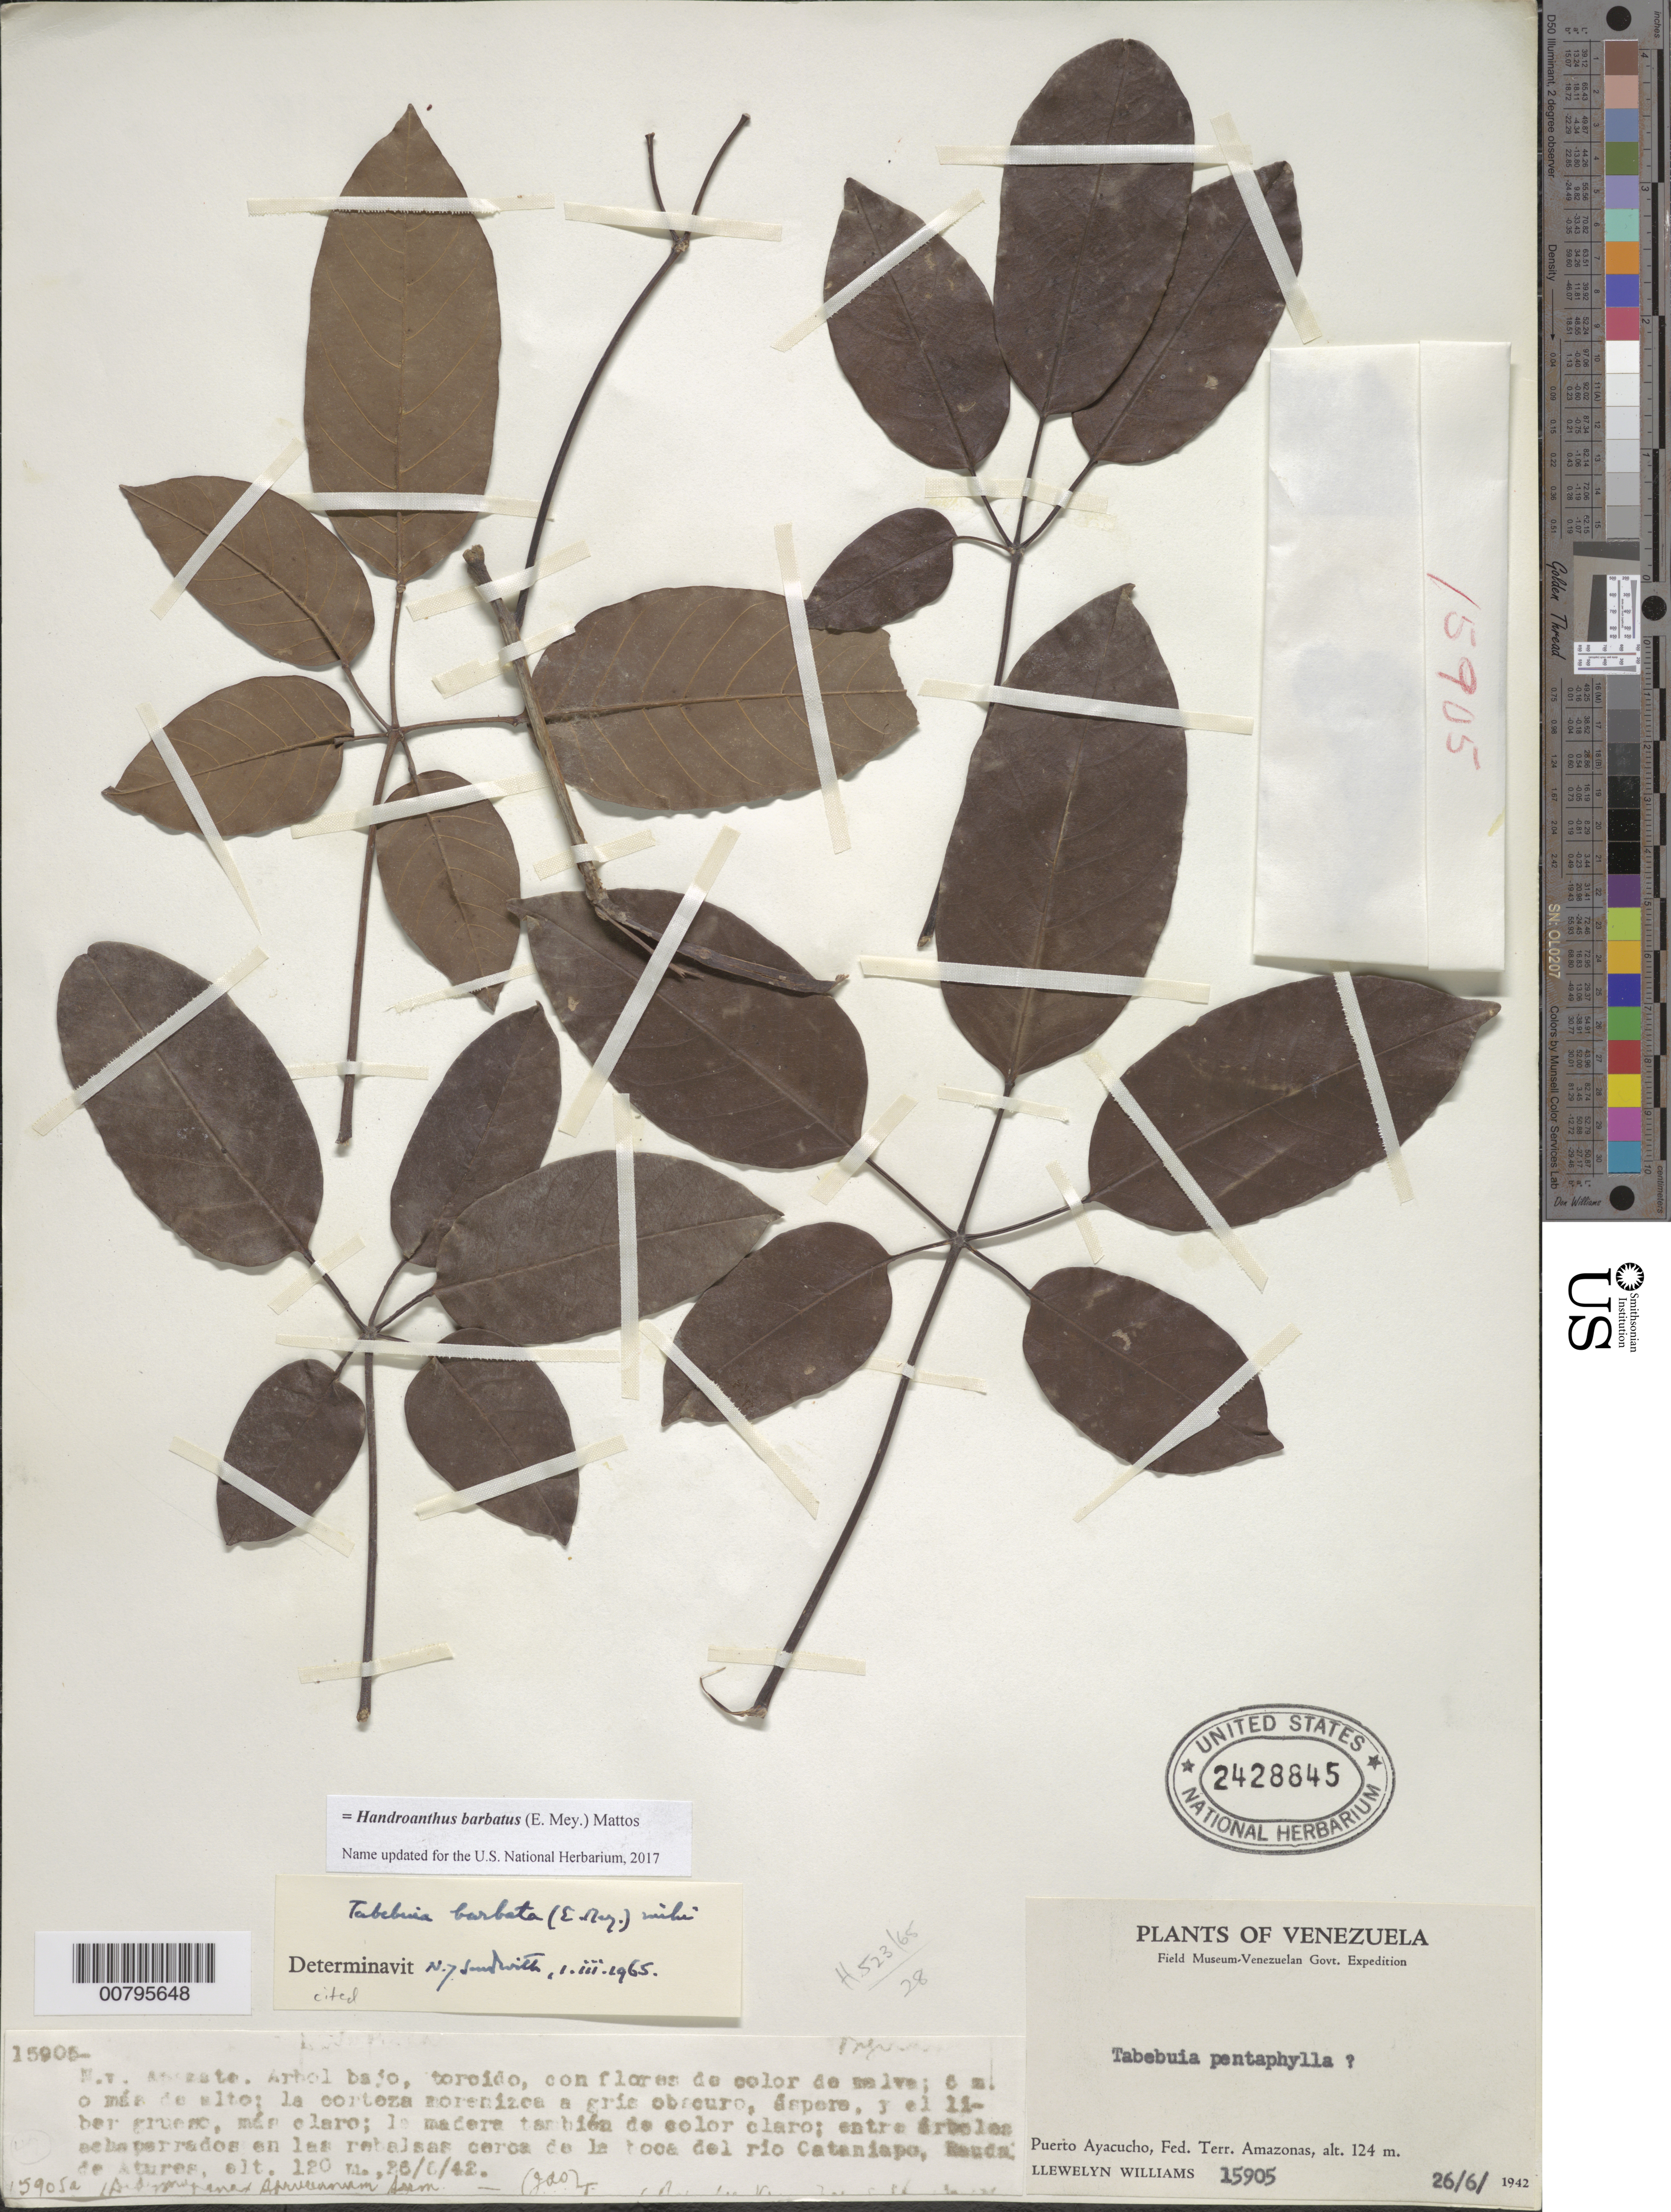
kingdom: Plantae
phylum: Tracheophyta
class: Magnoliopsida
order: Lamiales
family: Bignoniaceae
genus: Handroanthus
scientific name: Handroanthus barbatus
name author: (E. Mey.) Mattos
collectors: Ll. Williams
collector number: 15905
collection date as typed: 26-Jun-42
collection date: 1942-06-26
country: Venezuela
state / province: Amazonas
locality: Raudal de Atures, Río Cantaniapo, cerca de la desembocacura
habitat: Rebalsas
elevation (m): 120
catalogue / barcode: US 2428845